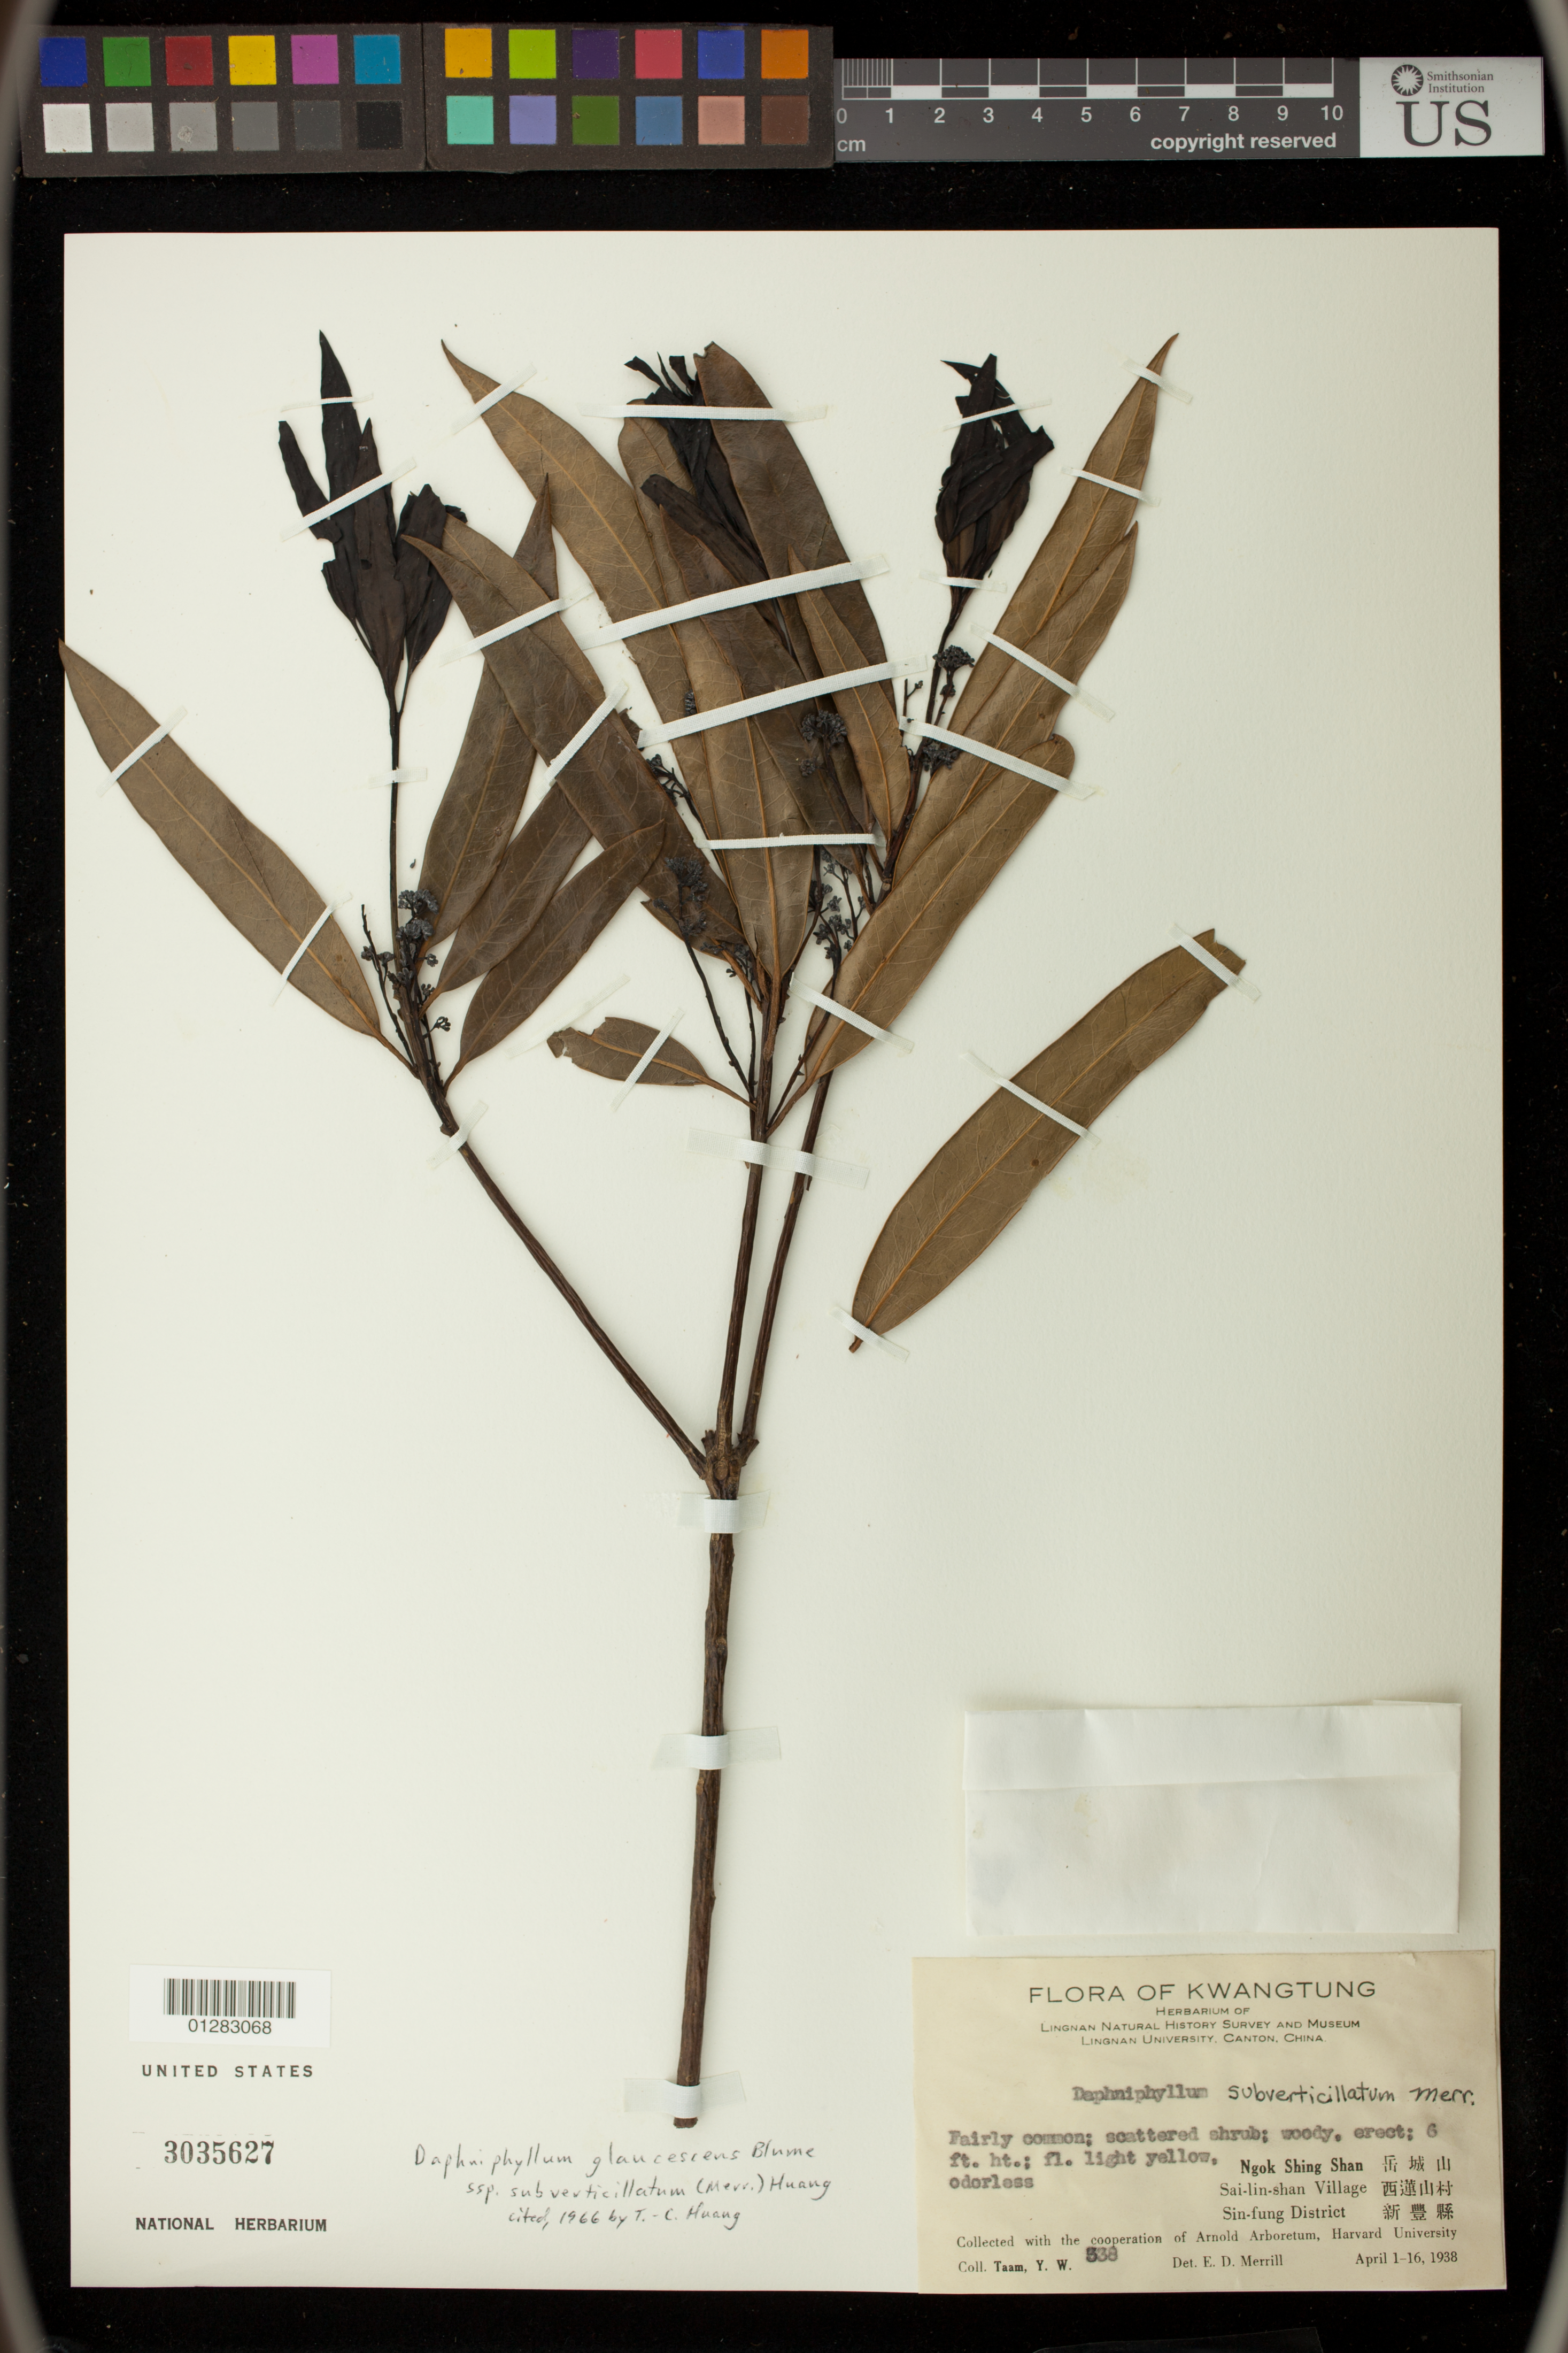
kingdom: Plantae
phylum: Tracheophyta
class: Magnoliopsida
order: Saxifragales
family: Daphniphyllaceae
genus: Daphniphyllum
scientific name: Daphniphyllum glaucescens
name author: Blume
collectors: Y. W. Taam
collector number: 538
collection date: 1938-04-01/1938-04-16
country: China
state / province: Guangdong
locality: Ngok Shing Shan, Sai-lin-shan Village, Sin-fung District, Kwangtung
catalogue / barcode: US 3035627